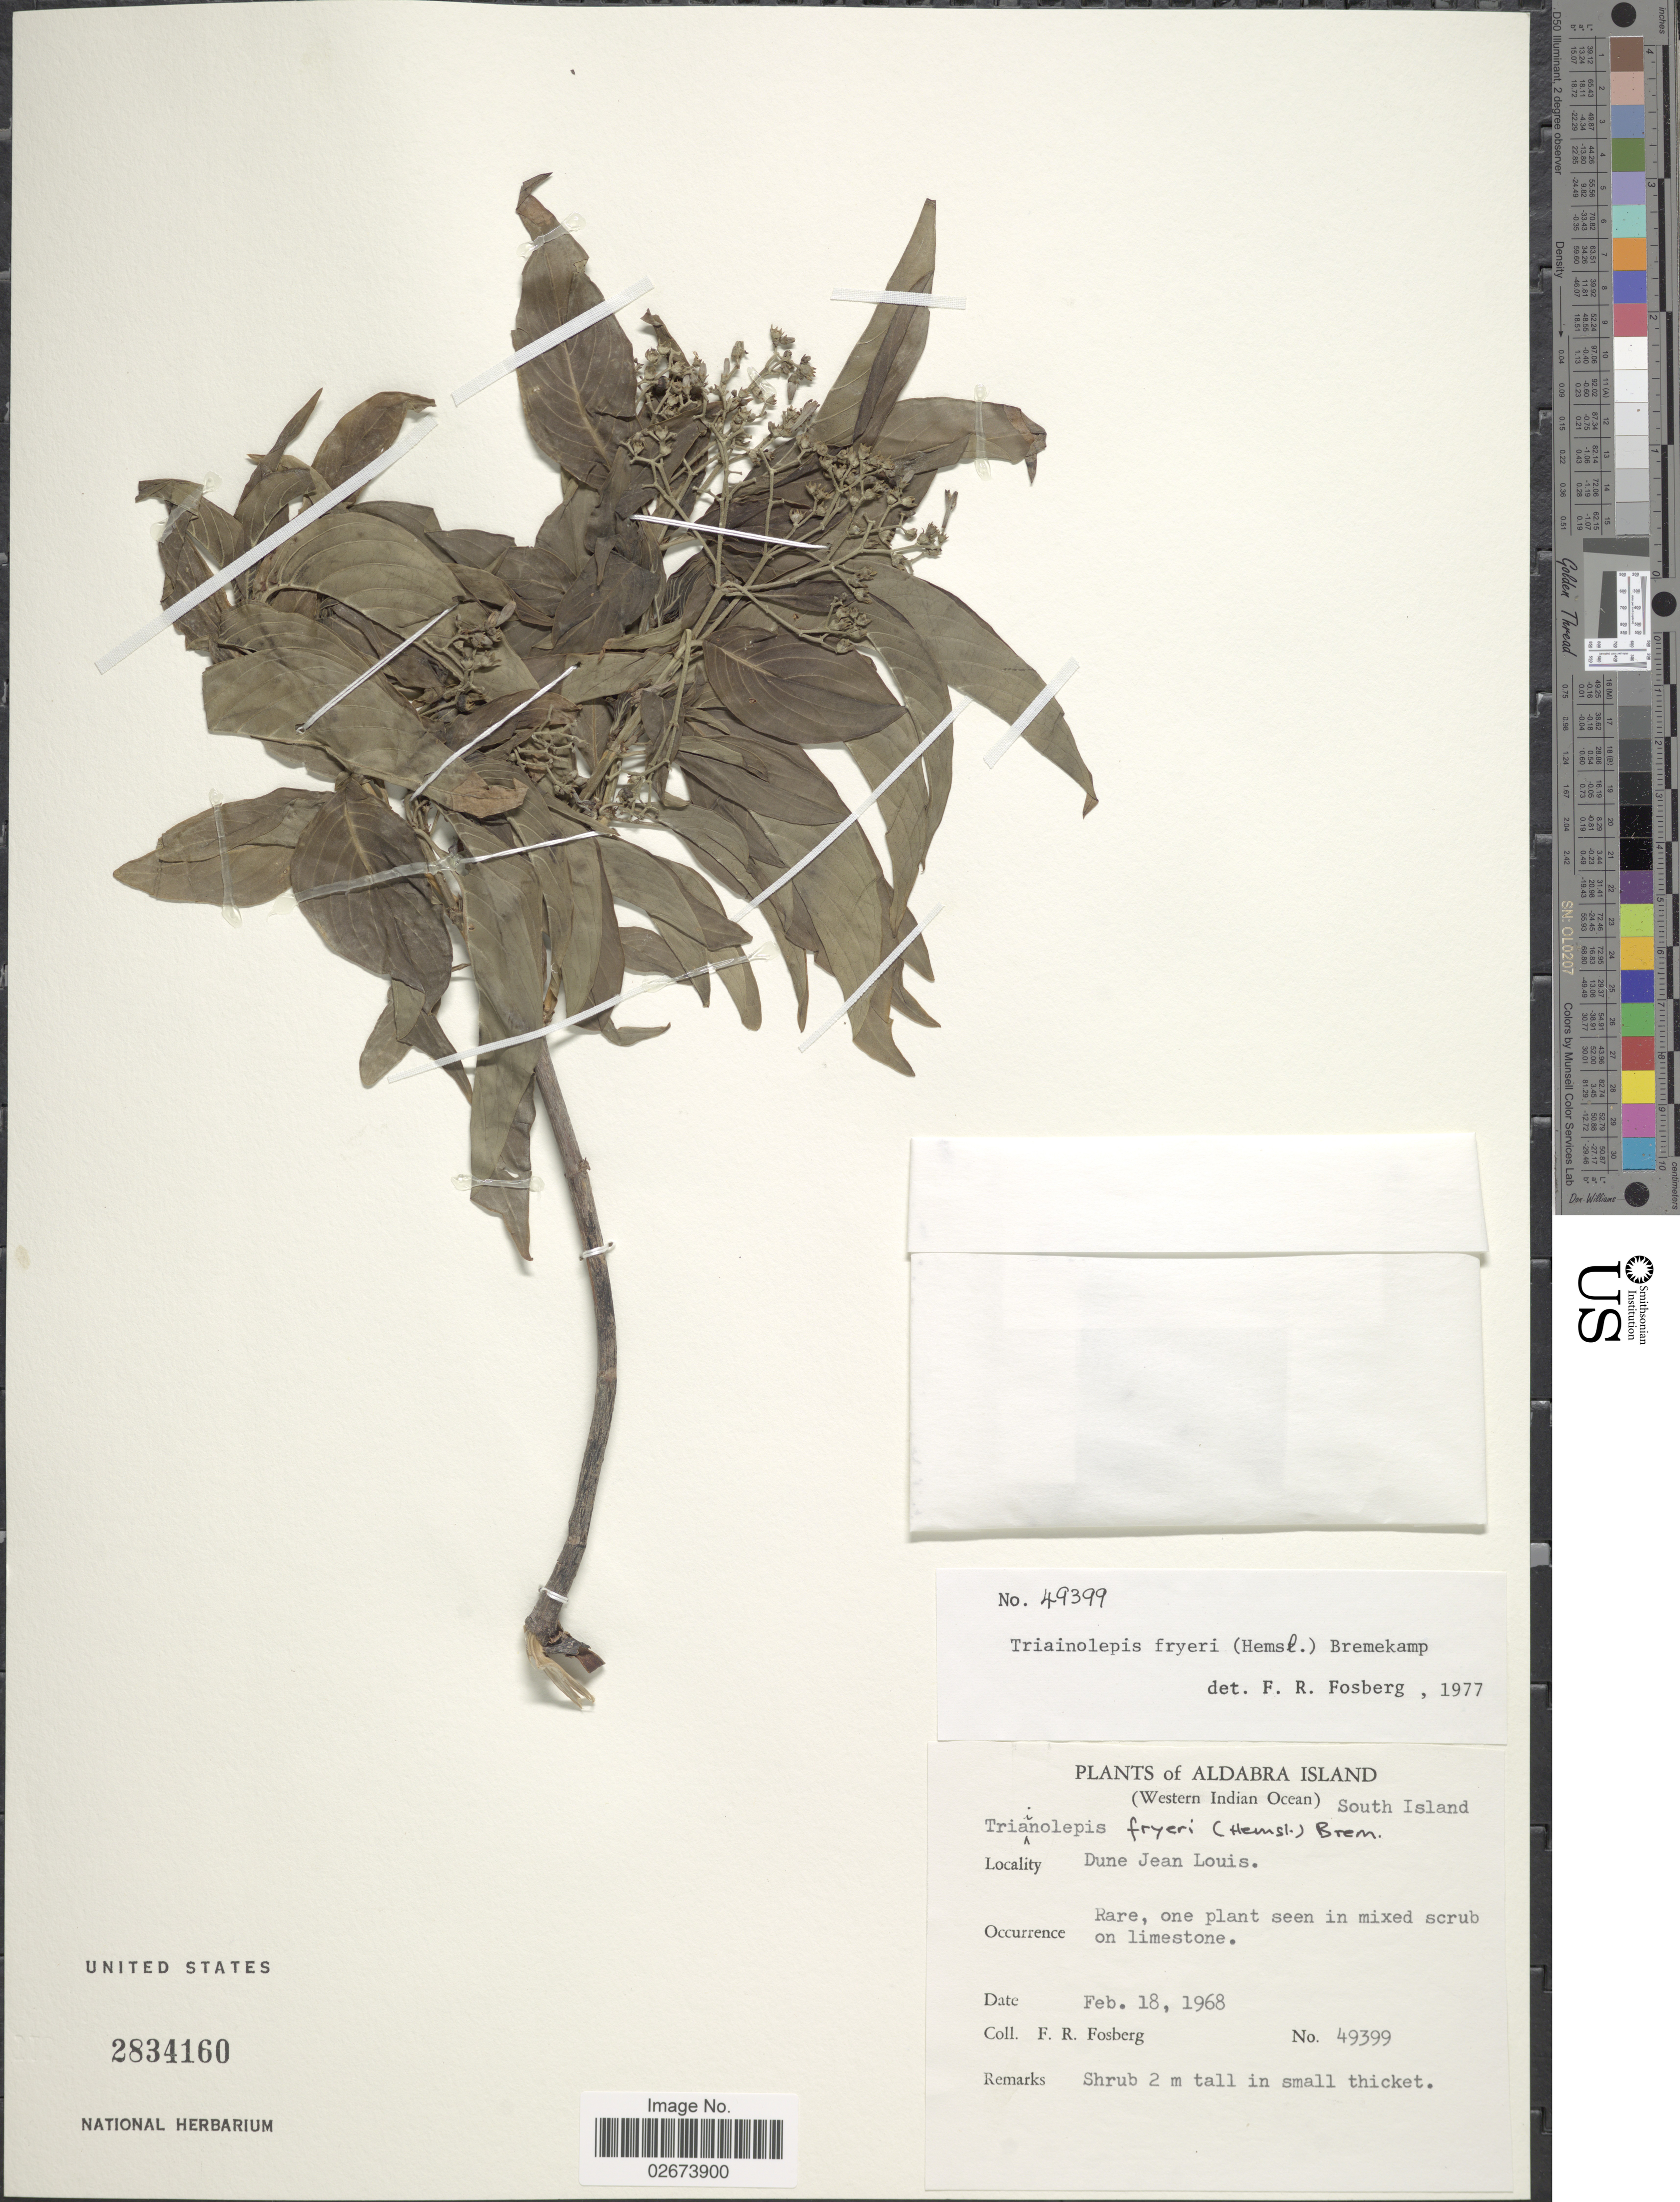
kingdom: Plantae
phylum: Tracheophyta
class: Magnoliopsida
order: Gentianales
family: Rubiaceae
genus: Triainolepis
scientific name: Triainolepis fryeri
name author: (Hemsl.) Bremek.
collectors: F. R. Fosberg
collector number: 49399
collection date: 1968-02-18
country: Seychelles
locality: Aldabra Island. (Western Indian Ocean) South Island. Dune Jean Louis.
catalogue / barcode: US 2834160